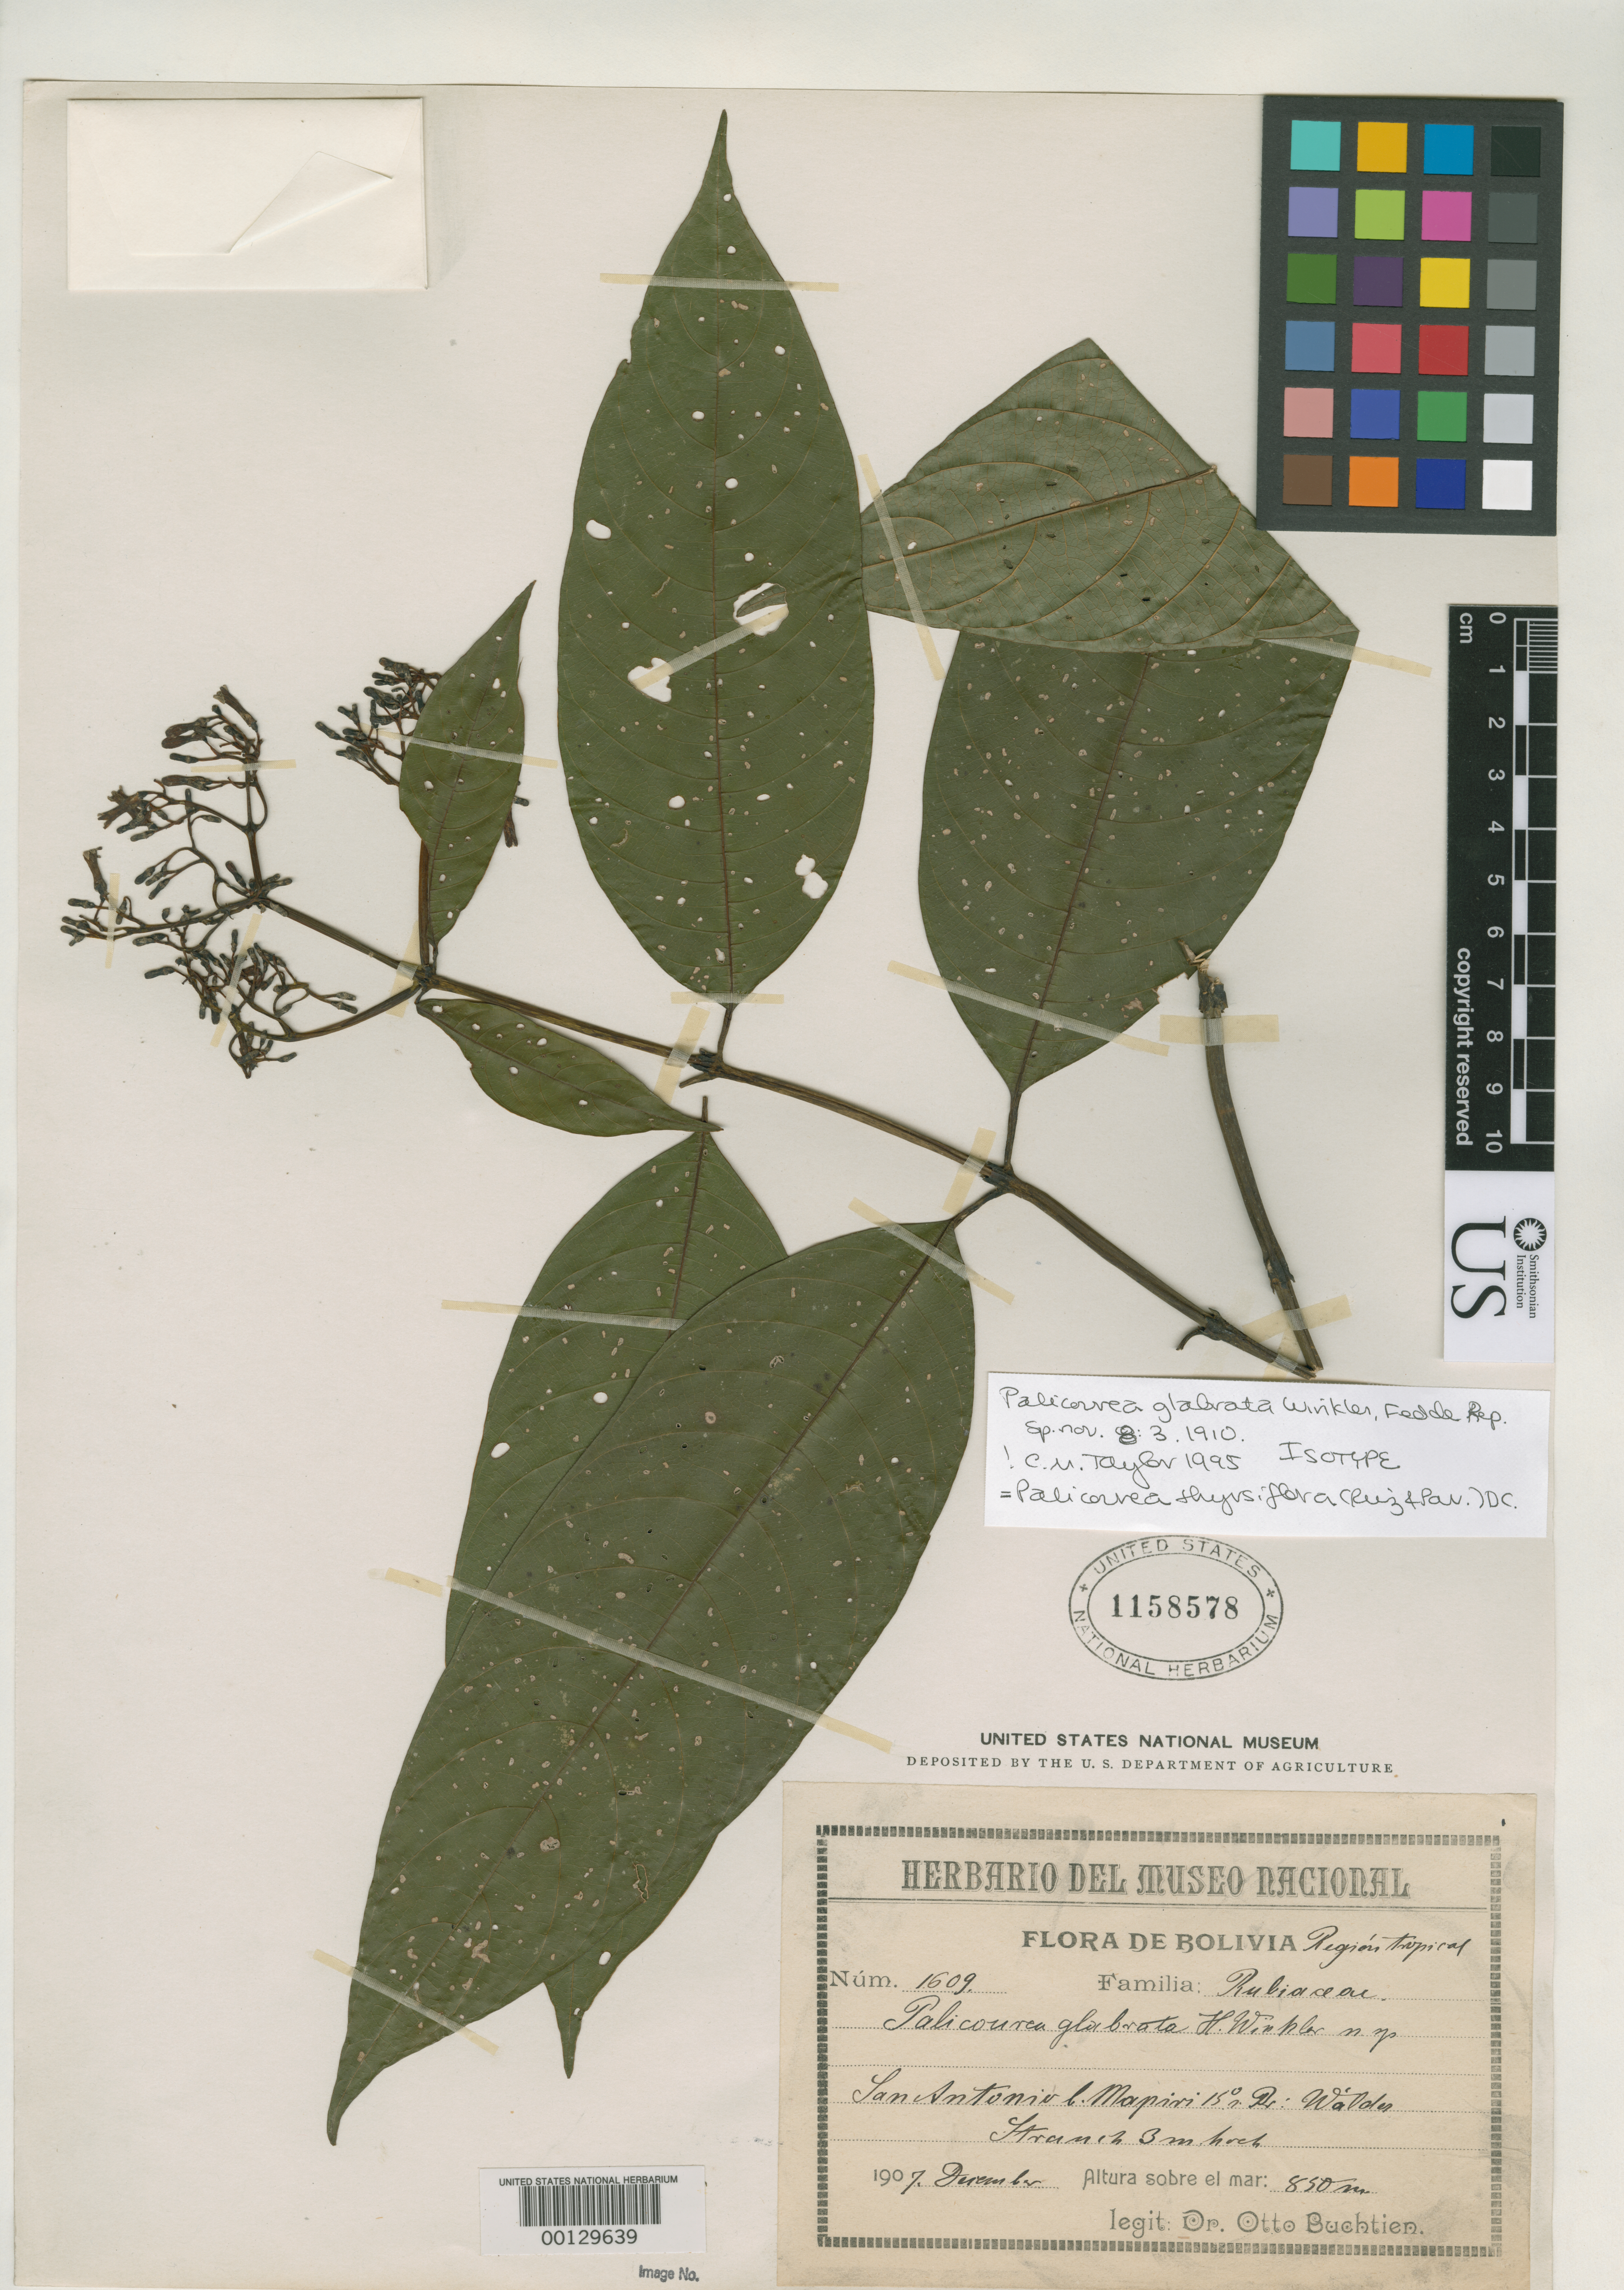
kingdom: Plantae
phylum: Tracheophyta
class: Magnoliopsida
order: Gentianales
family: Rubiaceae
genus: Palicourea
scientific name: Palicourea glabrata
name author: H. Winkl.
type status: Isotype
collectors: O. Buchtien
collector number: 1609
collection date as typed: Dec 1907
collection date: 1907-12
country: Bolivia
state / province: La Paz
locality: San Antonia, L. Mapiri.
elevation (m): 850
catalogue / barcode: US 1158578